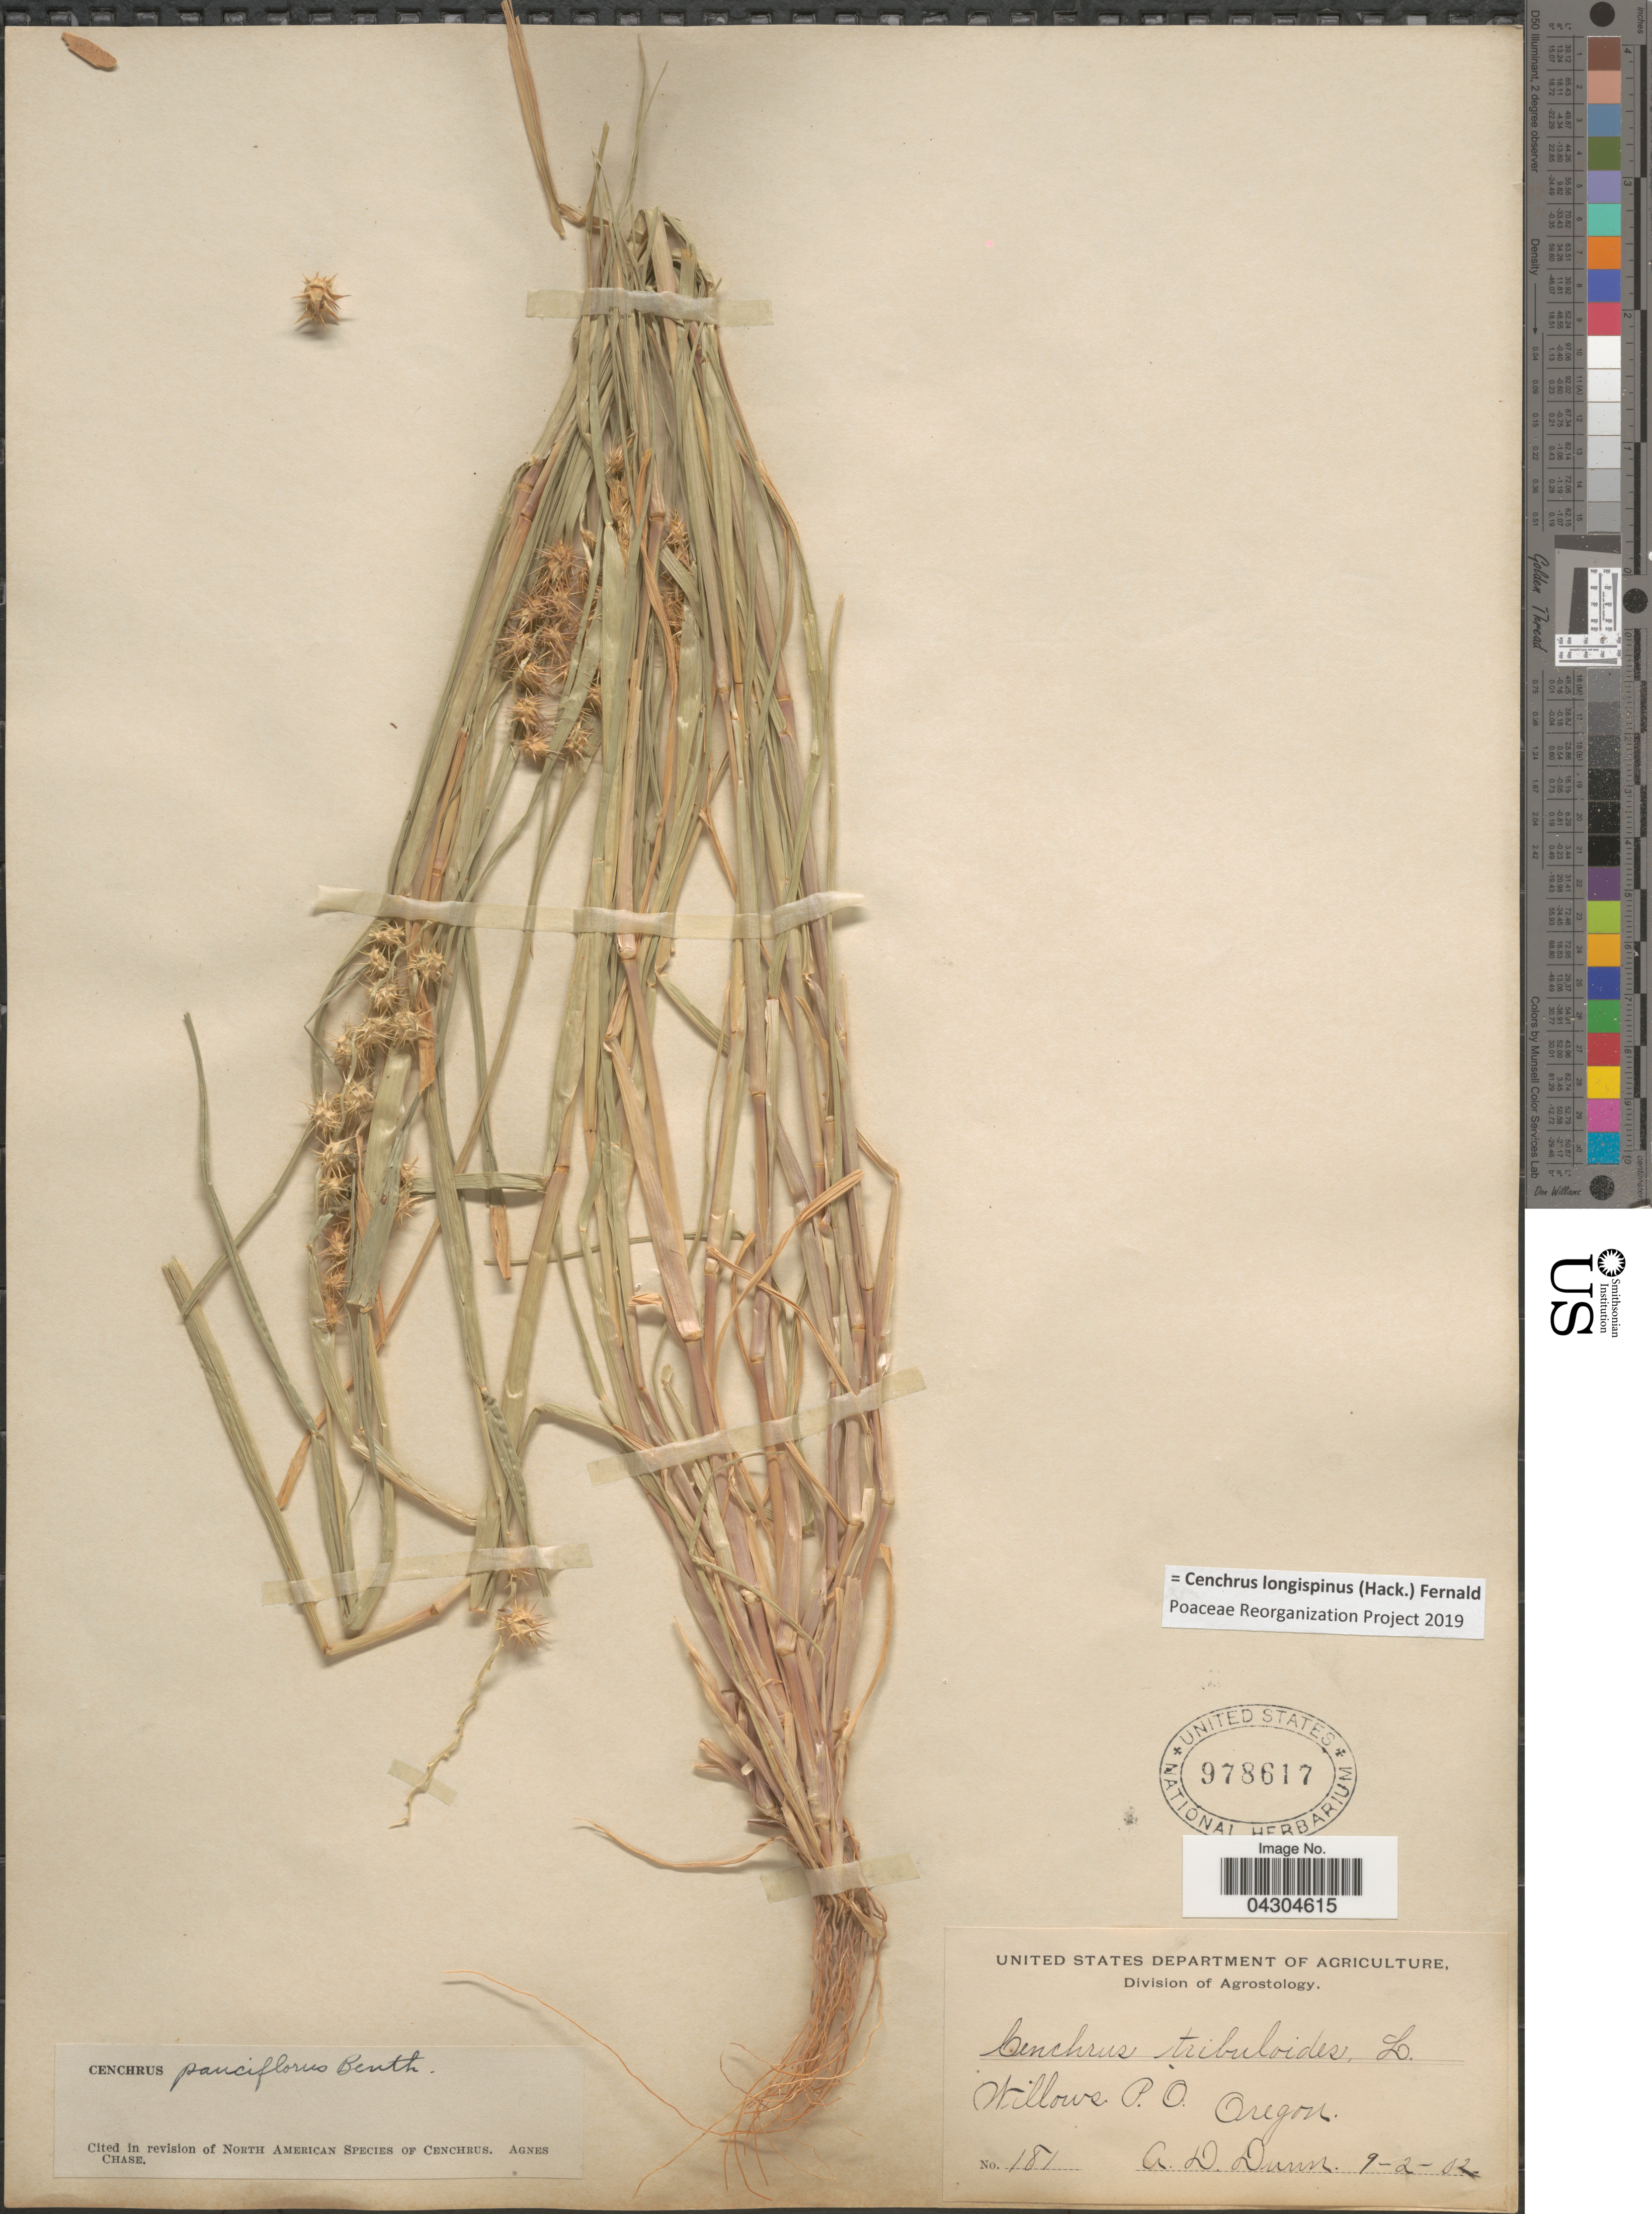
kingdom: Plantae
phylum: Tracheophyta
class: Liliopsida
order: Poales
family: Poaceae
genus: Cenchrus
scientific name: Cenchrus longispinus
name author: (Hack.) Fernald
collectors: A. Dunn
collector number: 181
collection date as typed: Transcribed d/m/y: 2/9/2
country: United States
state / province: Oregon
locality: Willows P.O.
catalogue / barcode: US 978617